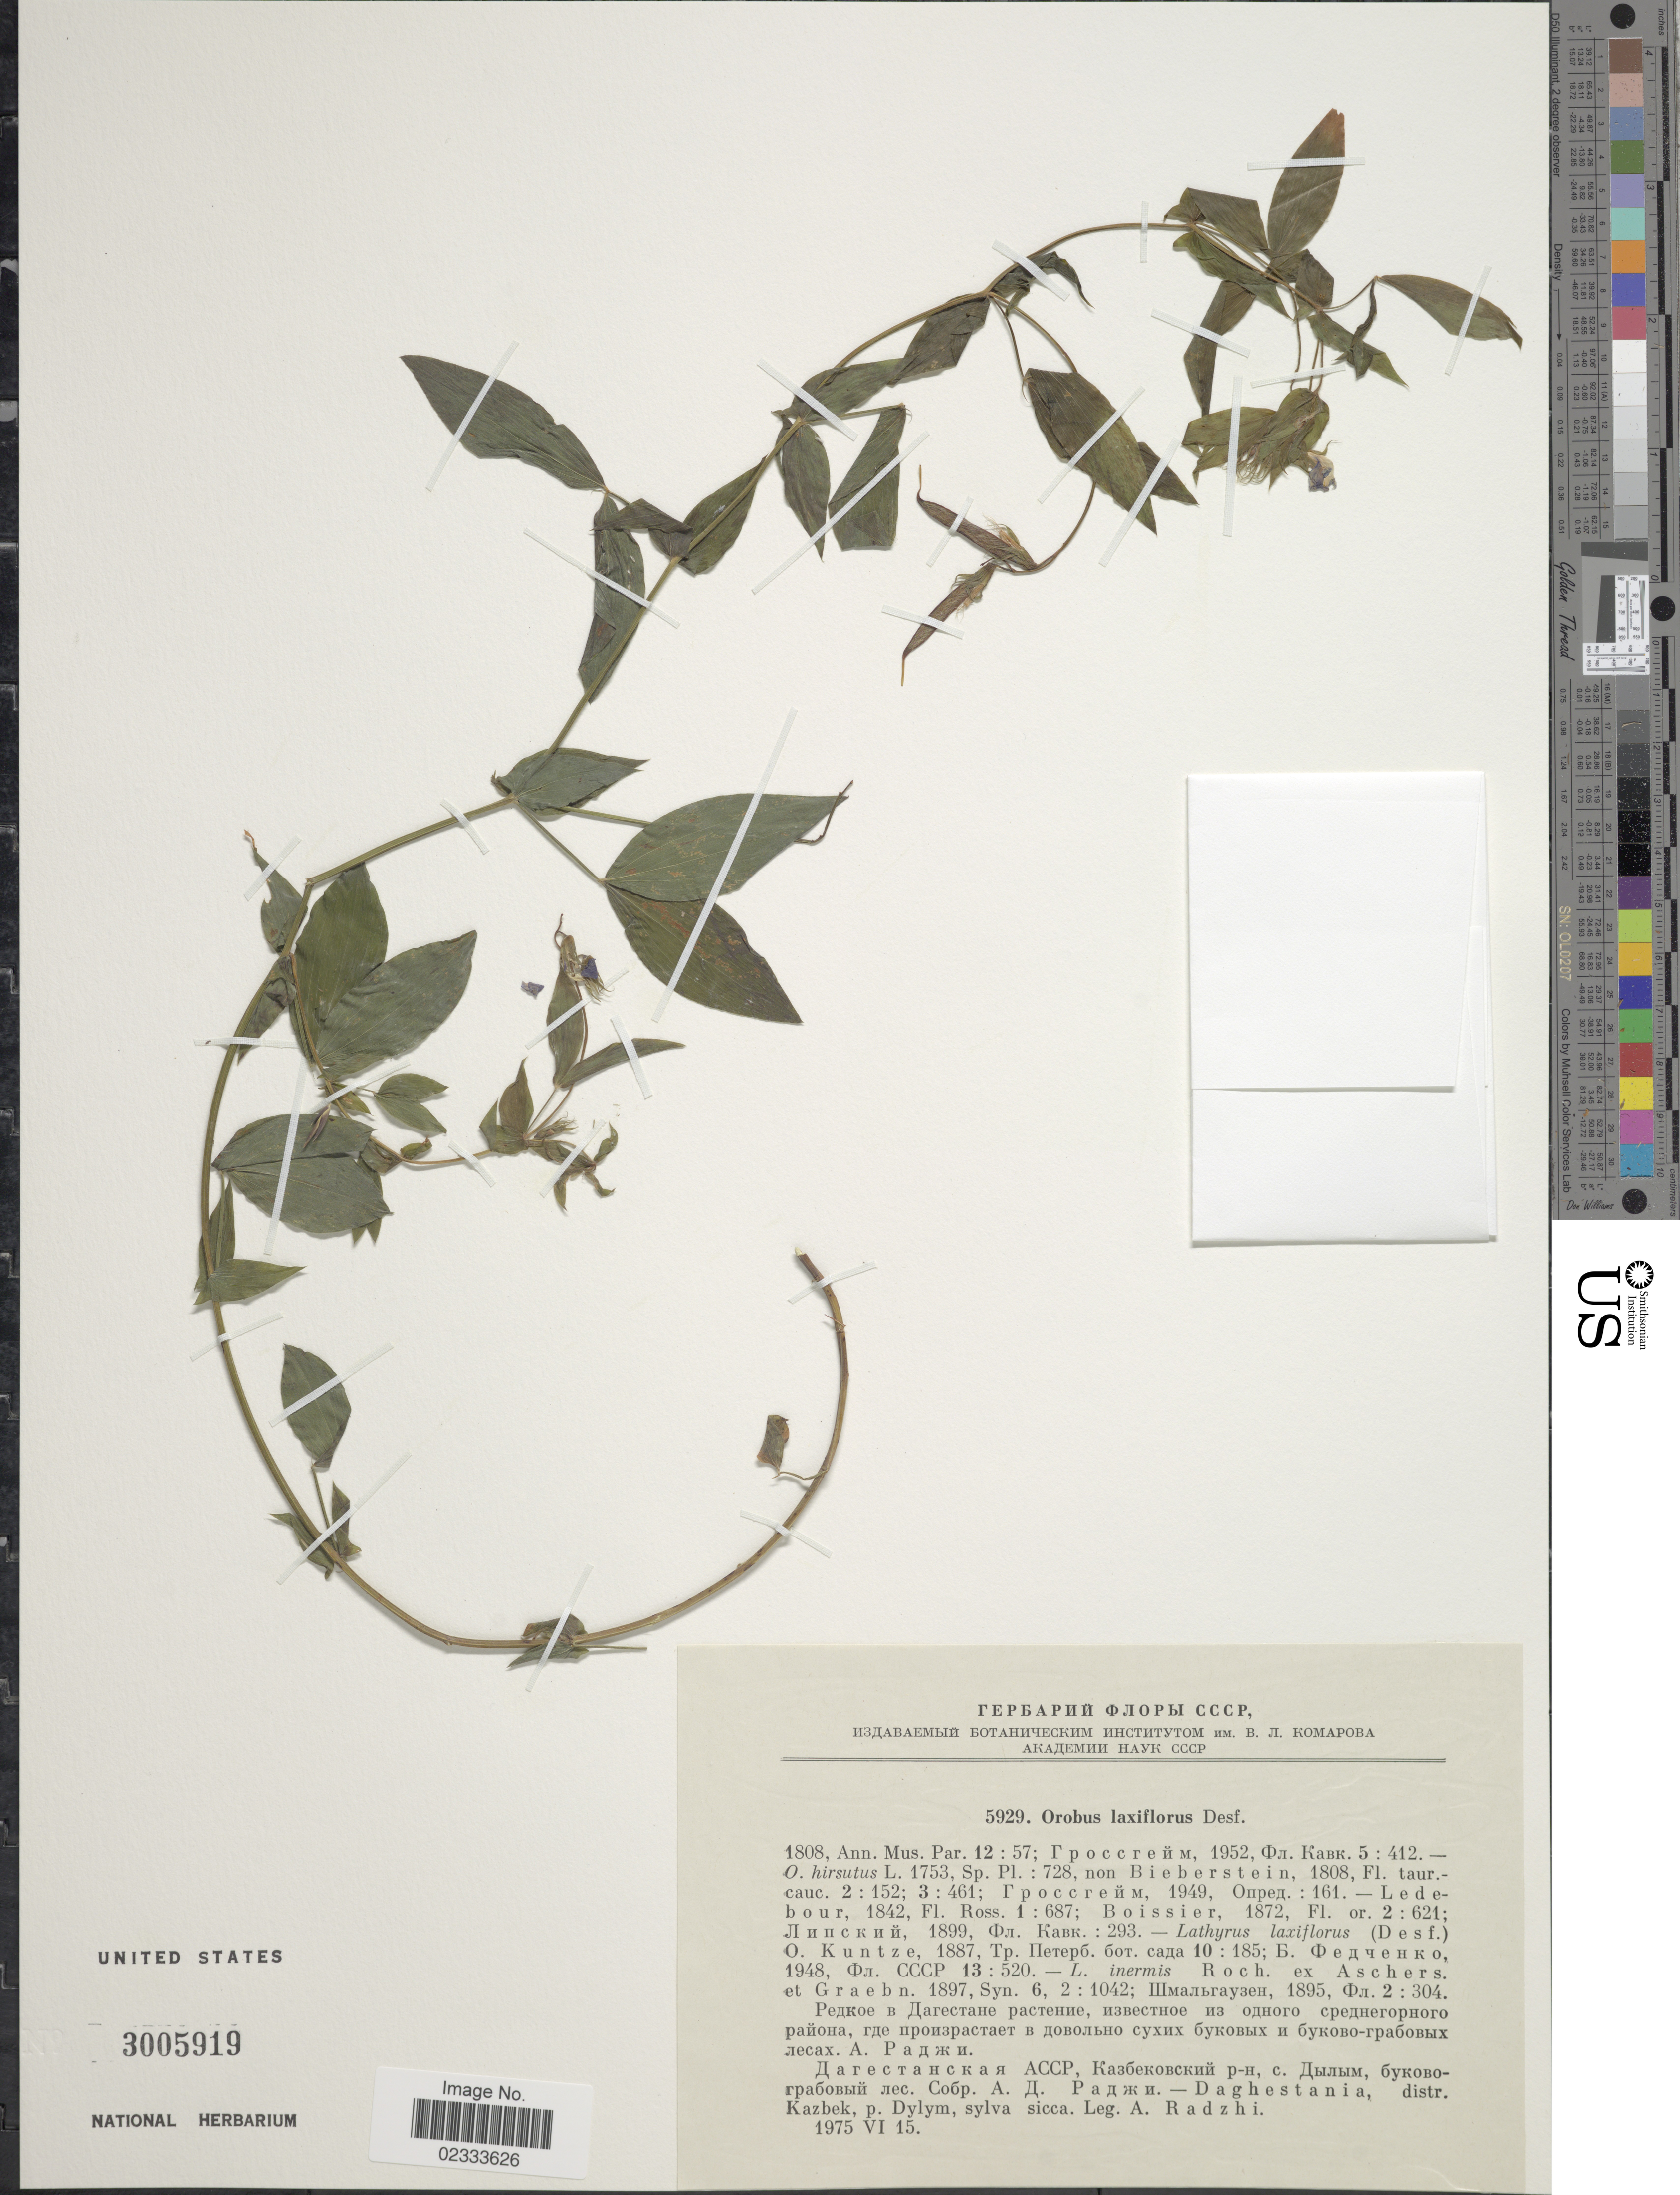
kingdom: Plantae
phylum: Tracheophyta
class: Magnoliopsida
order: Fabales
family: Fabaceae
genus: Lathyrus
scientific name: Lathyrus laxiflorus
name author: (Desf.) Kuntze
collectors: A. Radzhi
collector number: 5929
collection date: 1975-06-15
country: Russian Federation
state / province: Dagestan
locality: Daghestania, distr. Kazbek, p. Dylym, sylva sicca.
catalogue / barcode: US 3005919